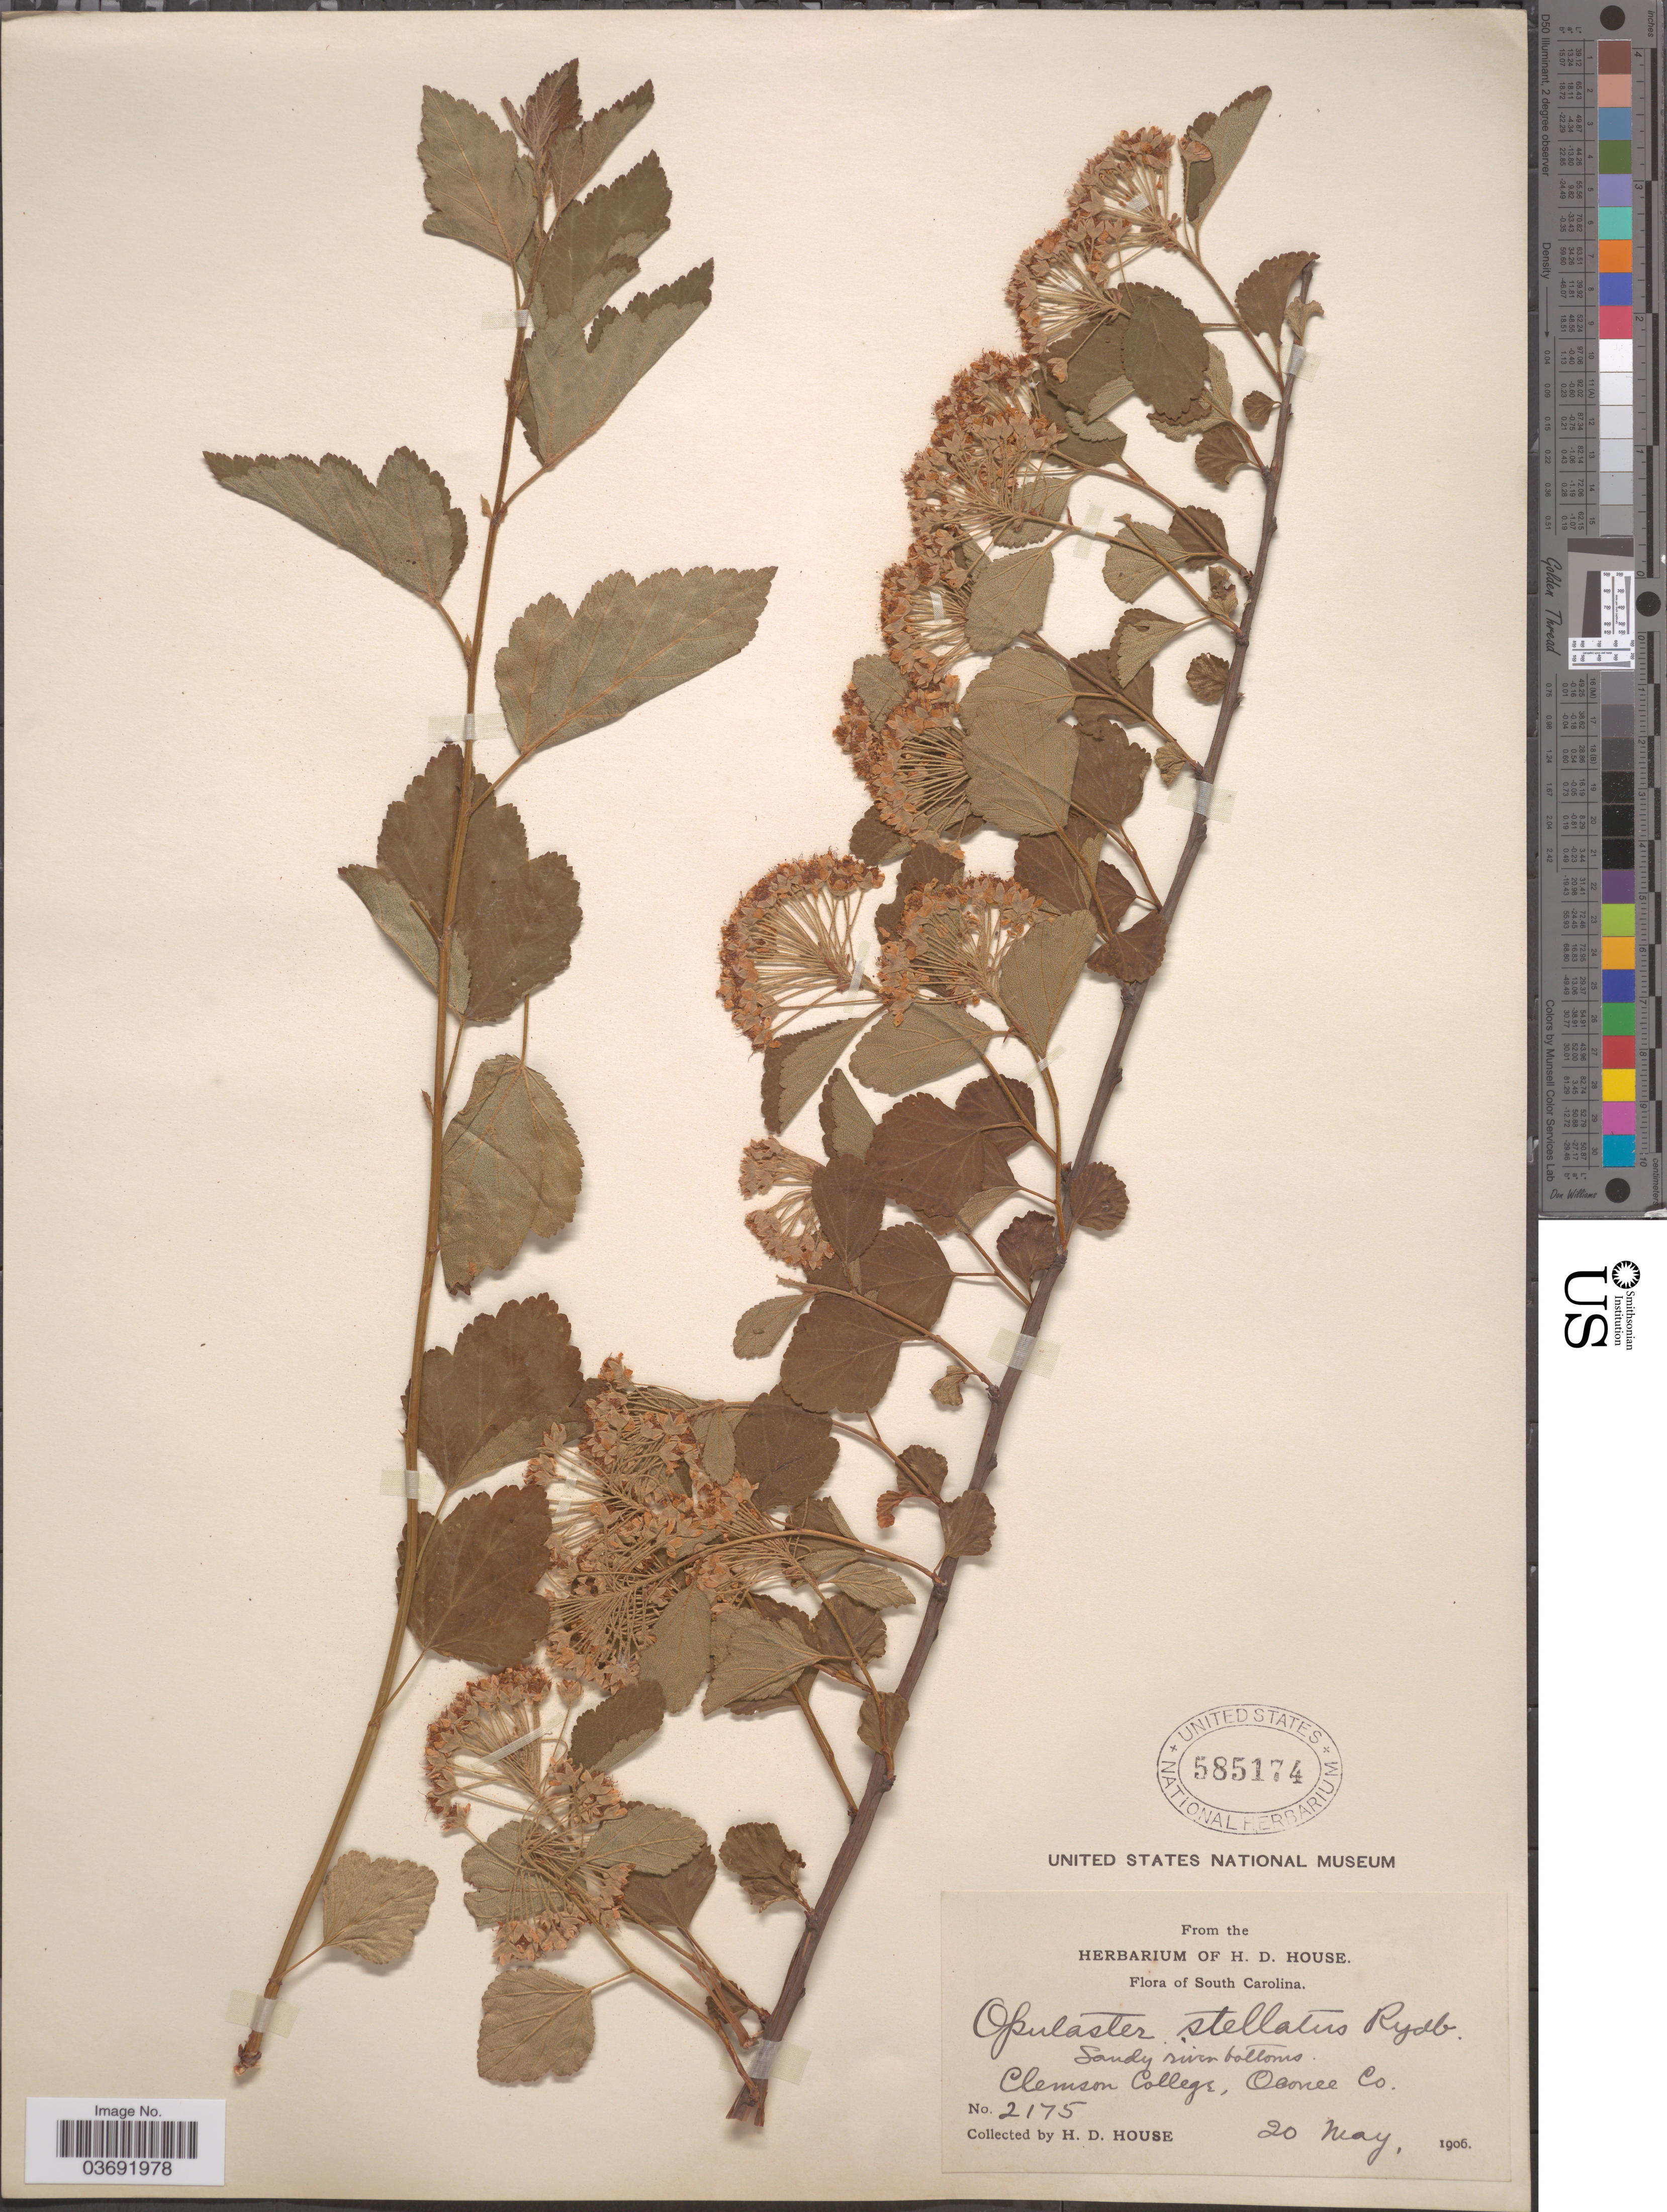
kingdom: Plantae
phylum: Tracheophyta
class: Magnoliopsida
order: Rosales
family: Rosaceae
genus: Physocarpus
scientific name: Physocarpus stellatus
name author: (Rydb. ex Small) Rehder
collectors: H. D. House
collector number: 2175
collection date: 1906-05-20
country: United States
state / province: South Carolina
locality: Clemson College, Oconee Co.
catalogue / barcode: US 585174